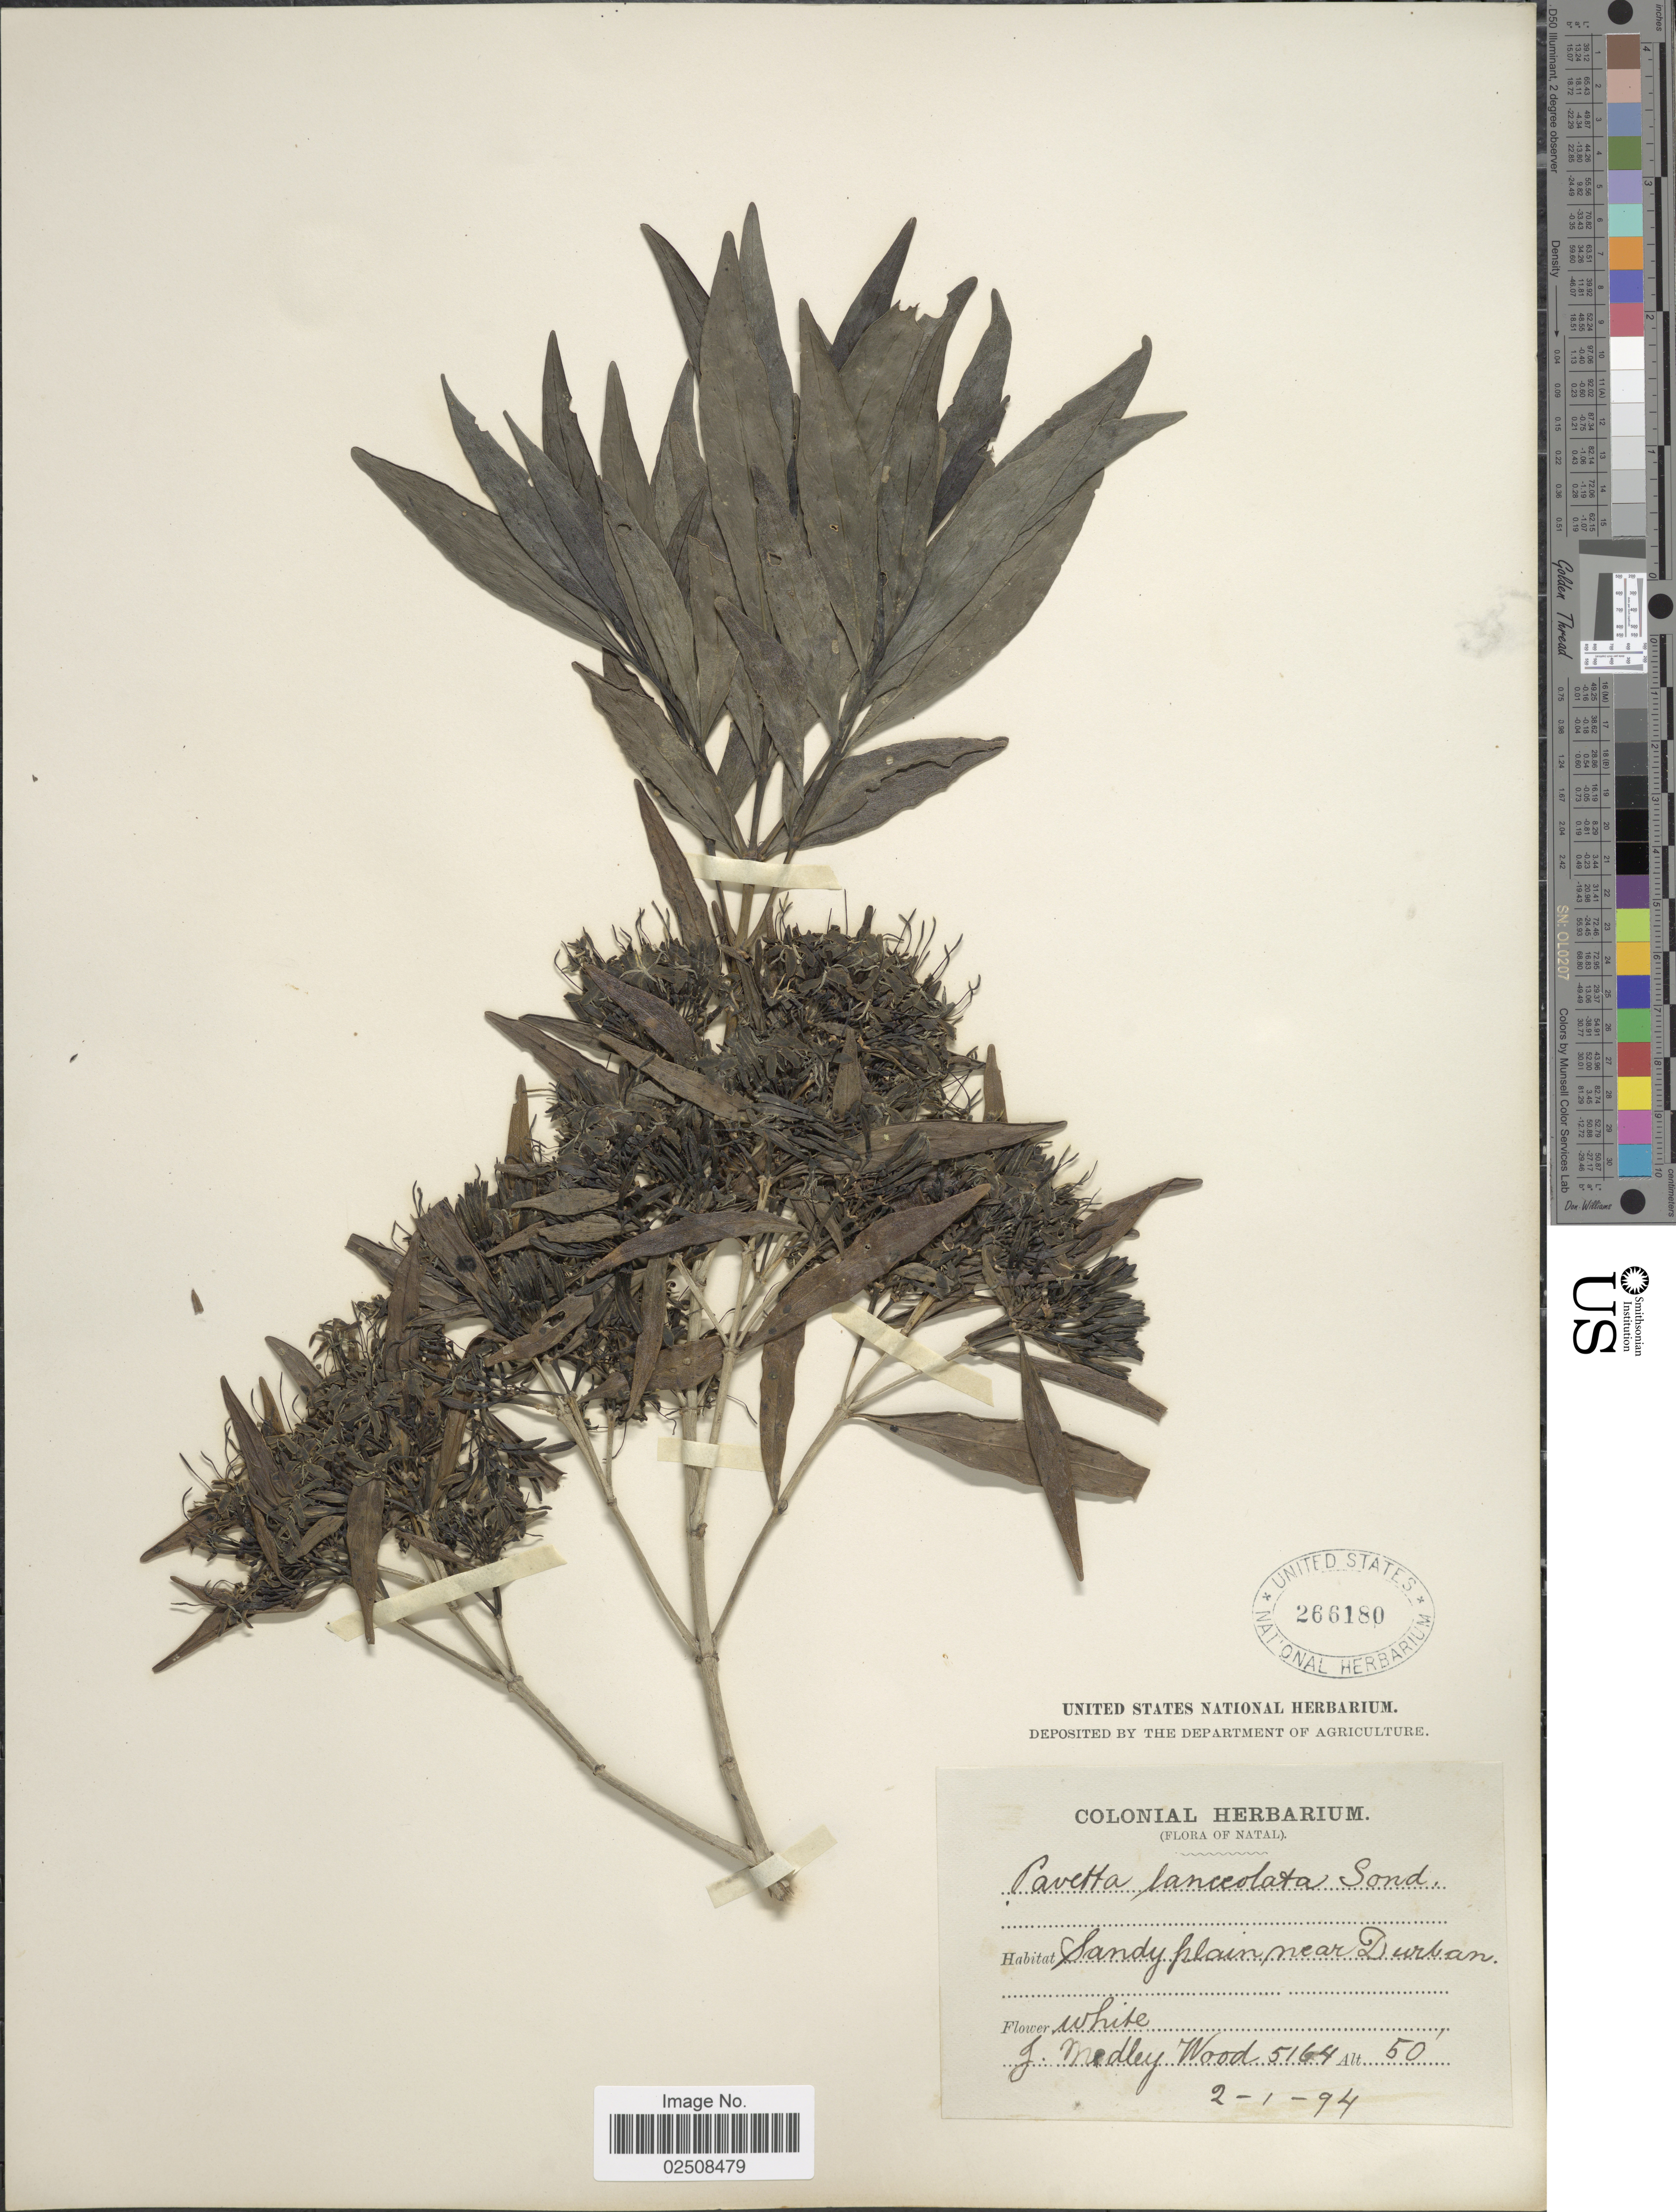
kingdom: Plantae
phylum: Tracheophyta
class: Magnoliopsida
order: Gentianales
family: Rubiaceae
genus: Pavetta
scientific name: Pavetta lanceolata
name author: Eckl.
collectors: J. Medley Wood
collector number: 5164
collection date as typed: Transcribed d/m/y: 2/1/94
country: South Africa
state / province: KwaZulu-Natal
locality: Natal. Sandy plain near Durban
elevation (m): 15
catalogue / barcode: US 266180